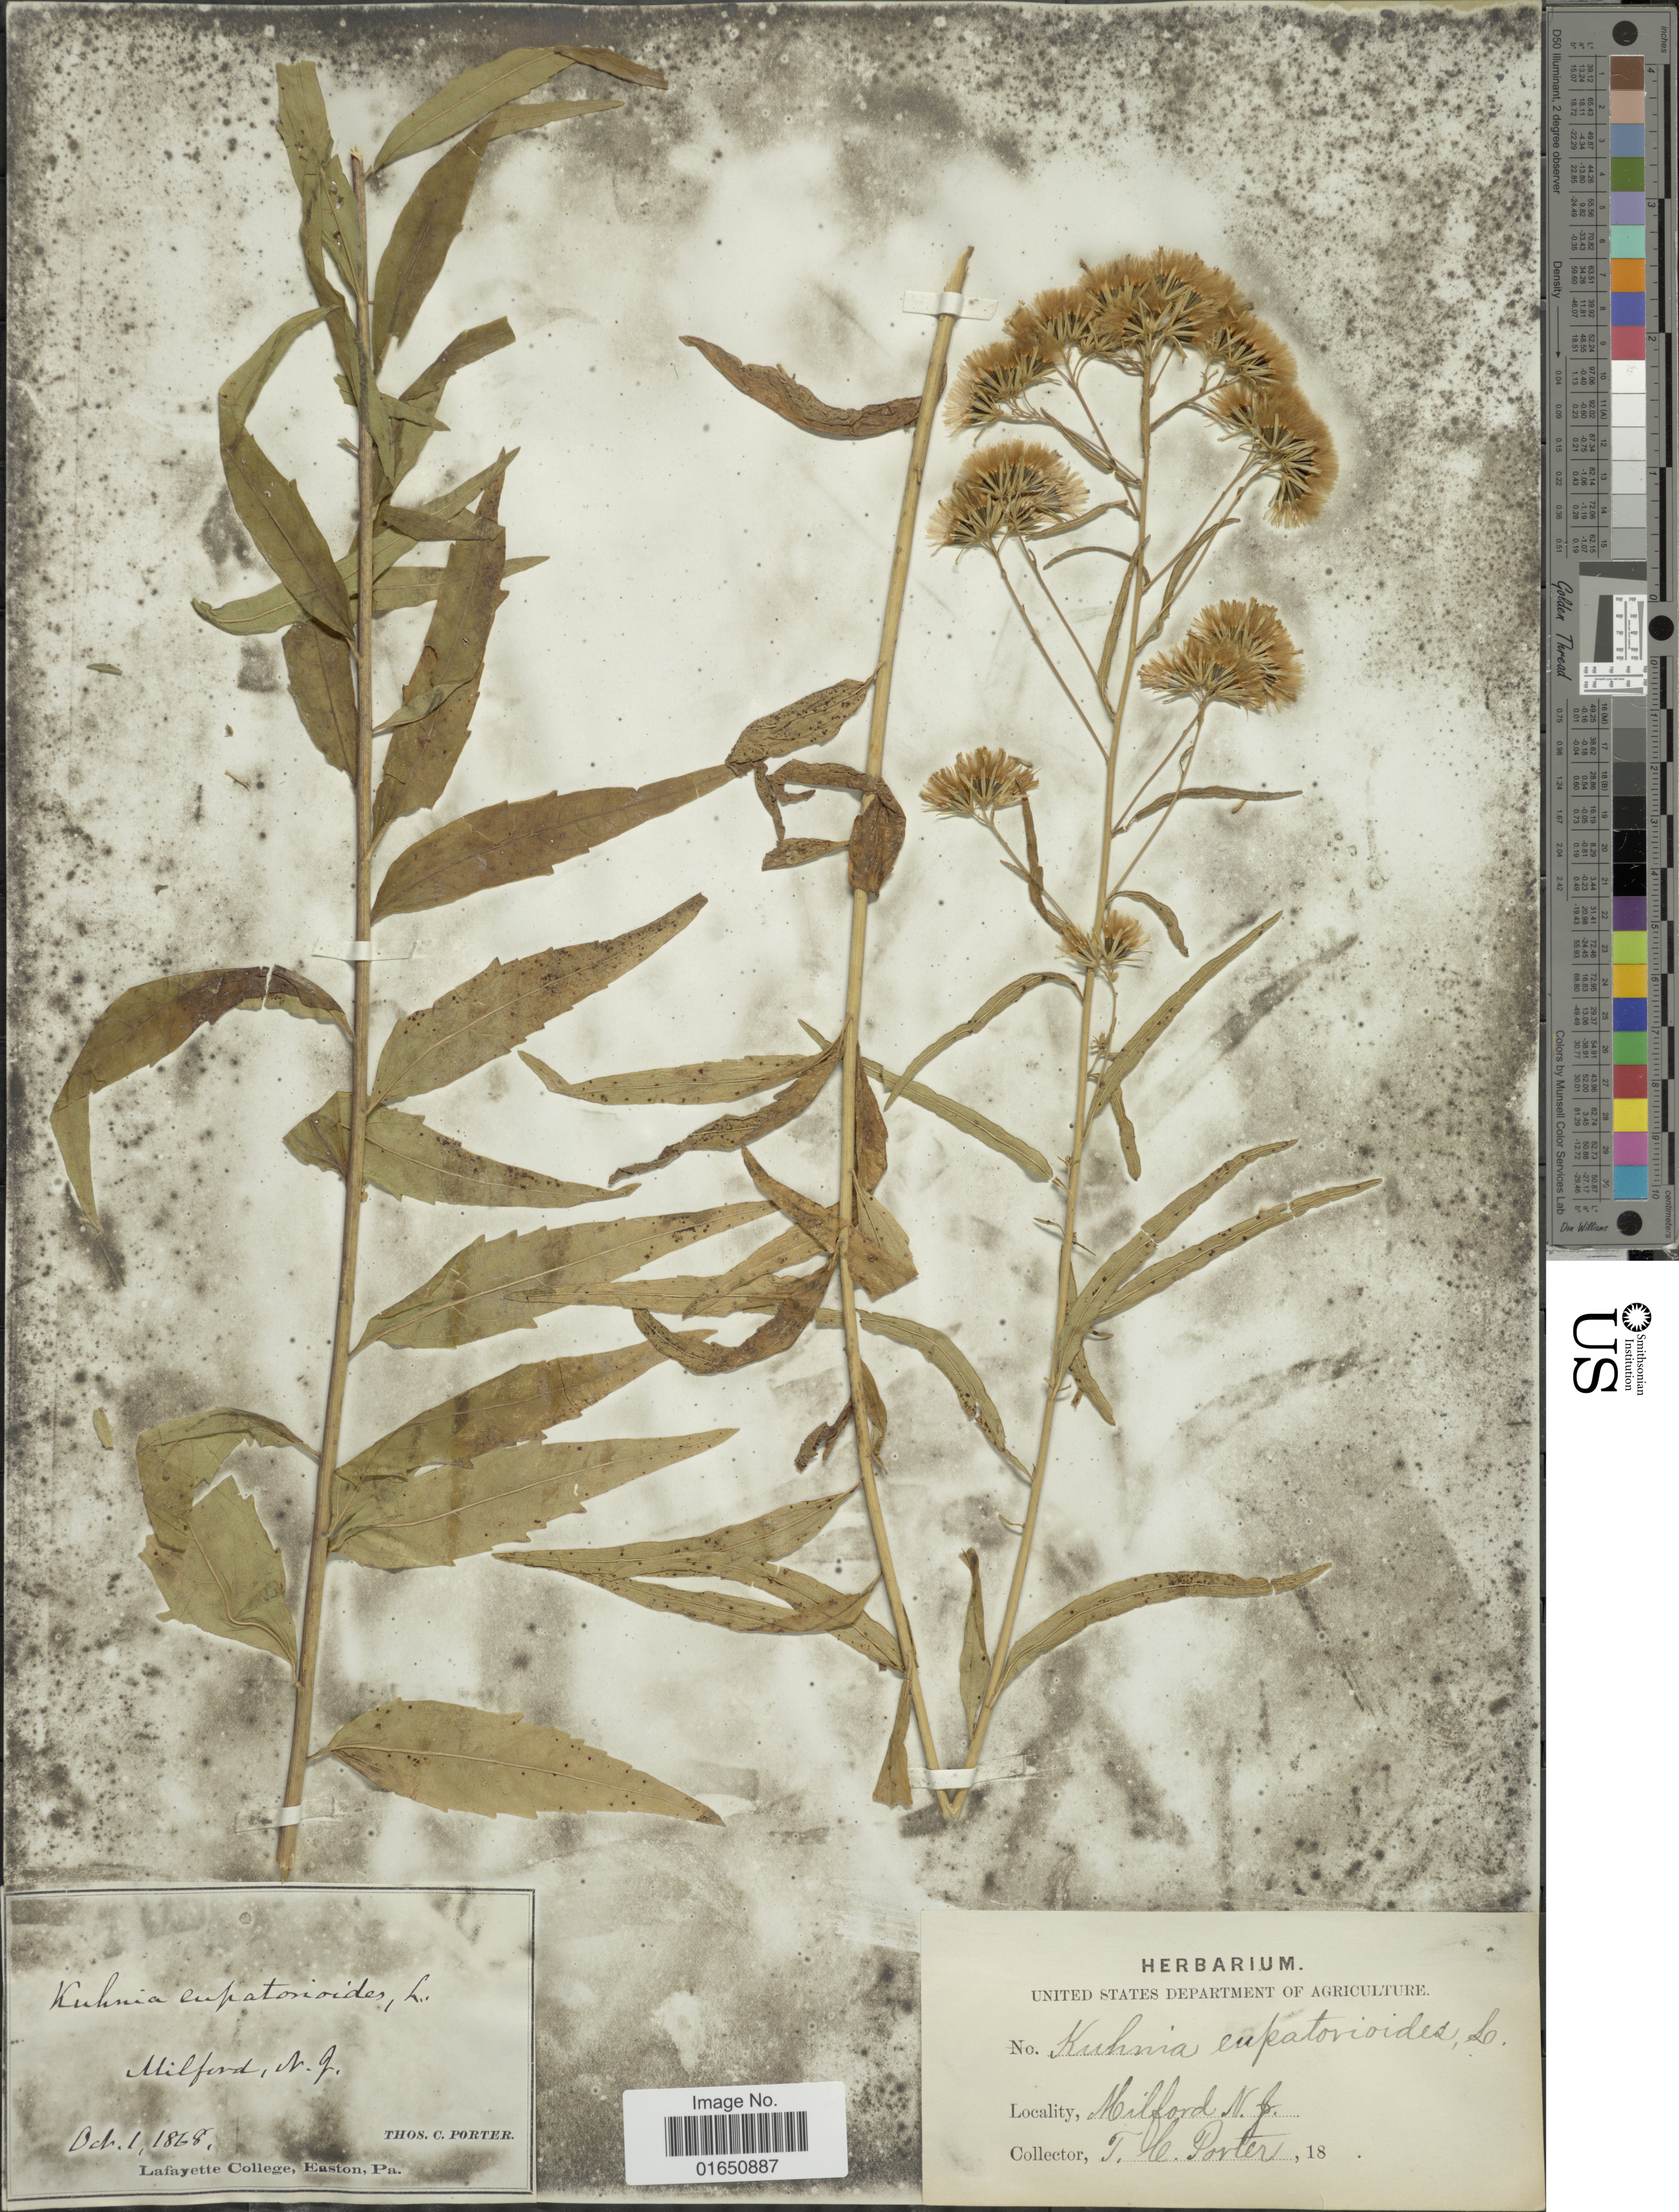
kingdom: Plantae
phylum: Tracheophyta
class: Magnoliopsida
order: Asterales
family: Asteraceae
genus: Brickellia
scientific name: Brickellia eupatorioides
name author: (L.) Shinners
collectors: T. C. Porter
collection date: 1868-10-01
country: United States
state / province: New Jersey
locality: Milford